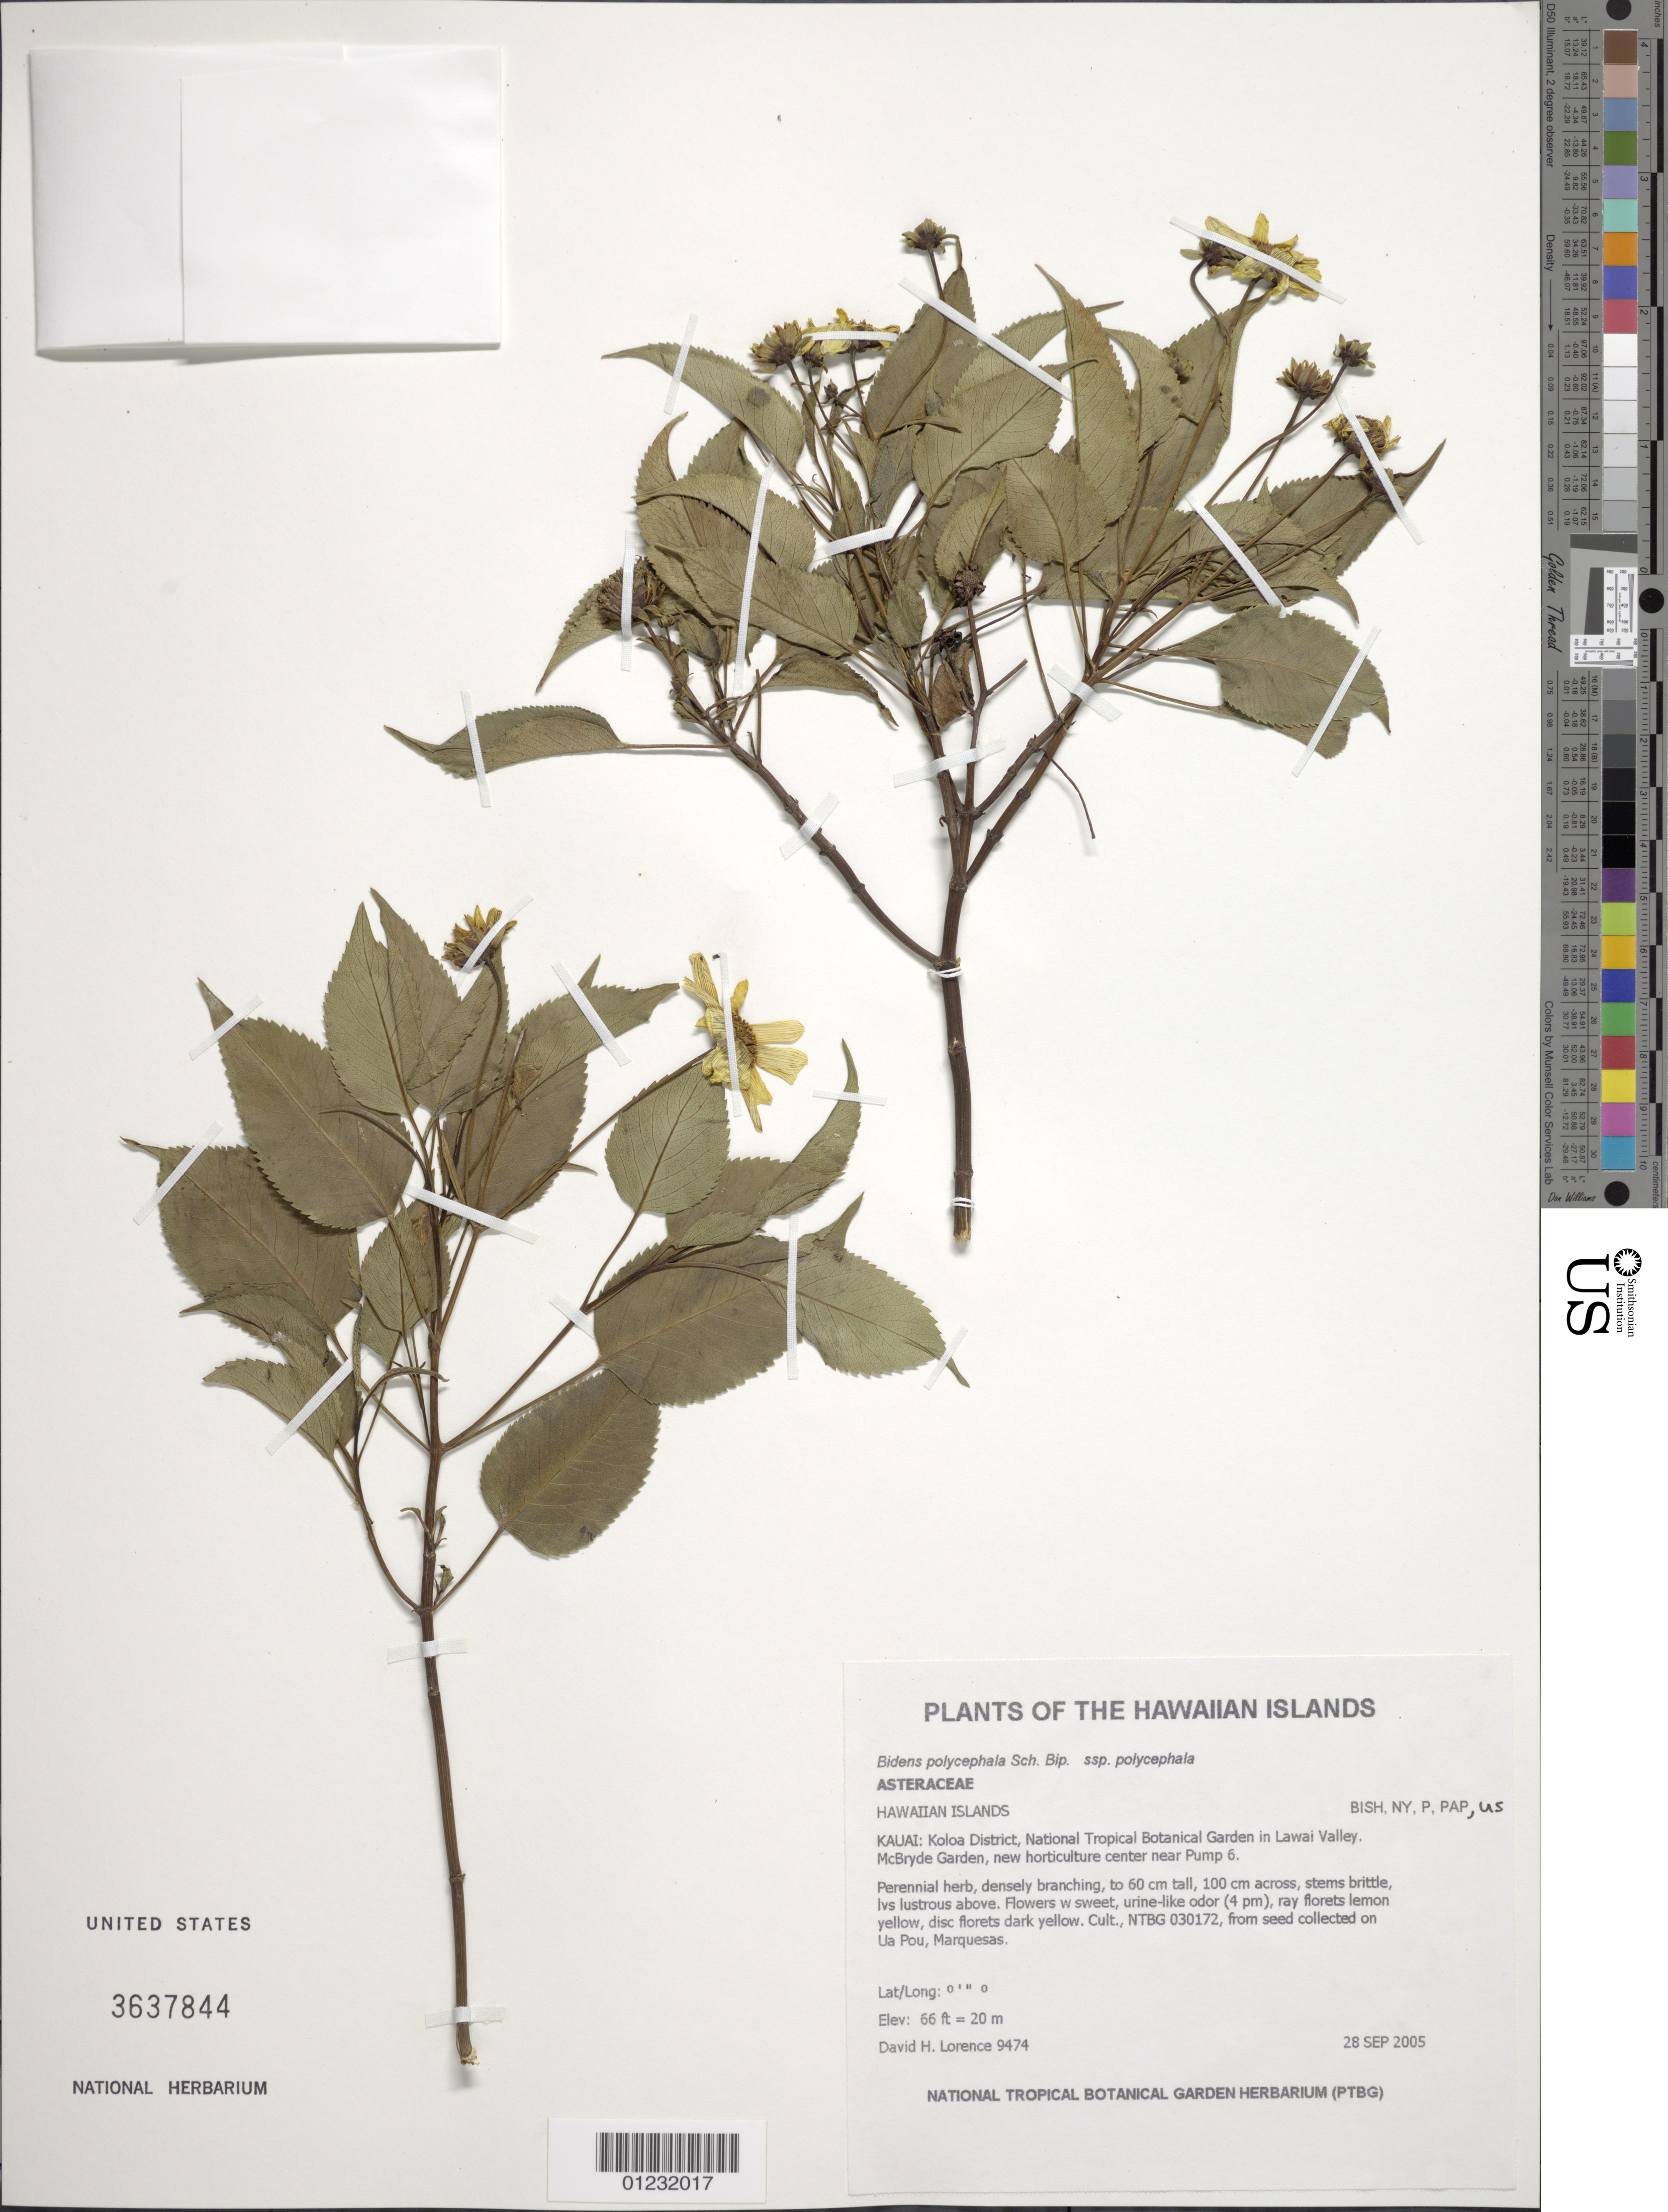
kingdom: Plantae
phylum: Tracheophyta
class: Magnoliopsida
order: Asterales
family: Asteraceae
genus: Bidens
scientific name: Bidens uapensis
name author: (F. Br.) Sherff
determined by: Wagner, W. L., (BOT), Smithsonian Institution - National Museum of Natural History (UNITED STATES)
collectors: D. Lorence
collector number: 9474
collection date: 2005-09-28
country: United States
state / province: Hawaii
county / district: Kauai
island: Kaua'i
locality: Koloa District, National Tropical Botanical Garden in Lawai Valley, McBryde Garden, new horticulture center near Pump 6.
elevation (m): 20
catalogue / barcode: US 3637844